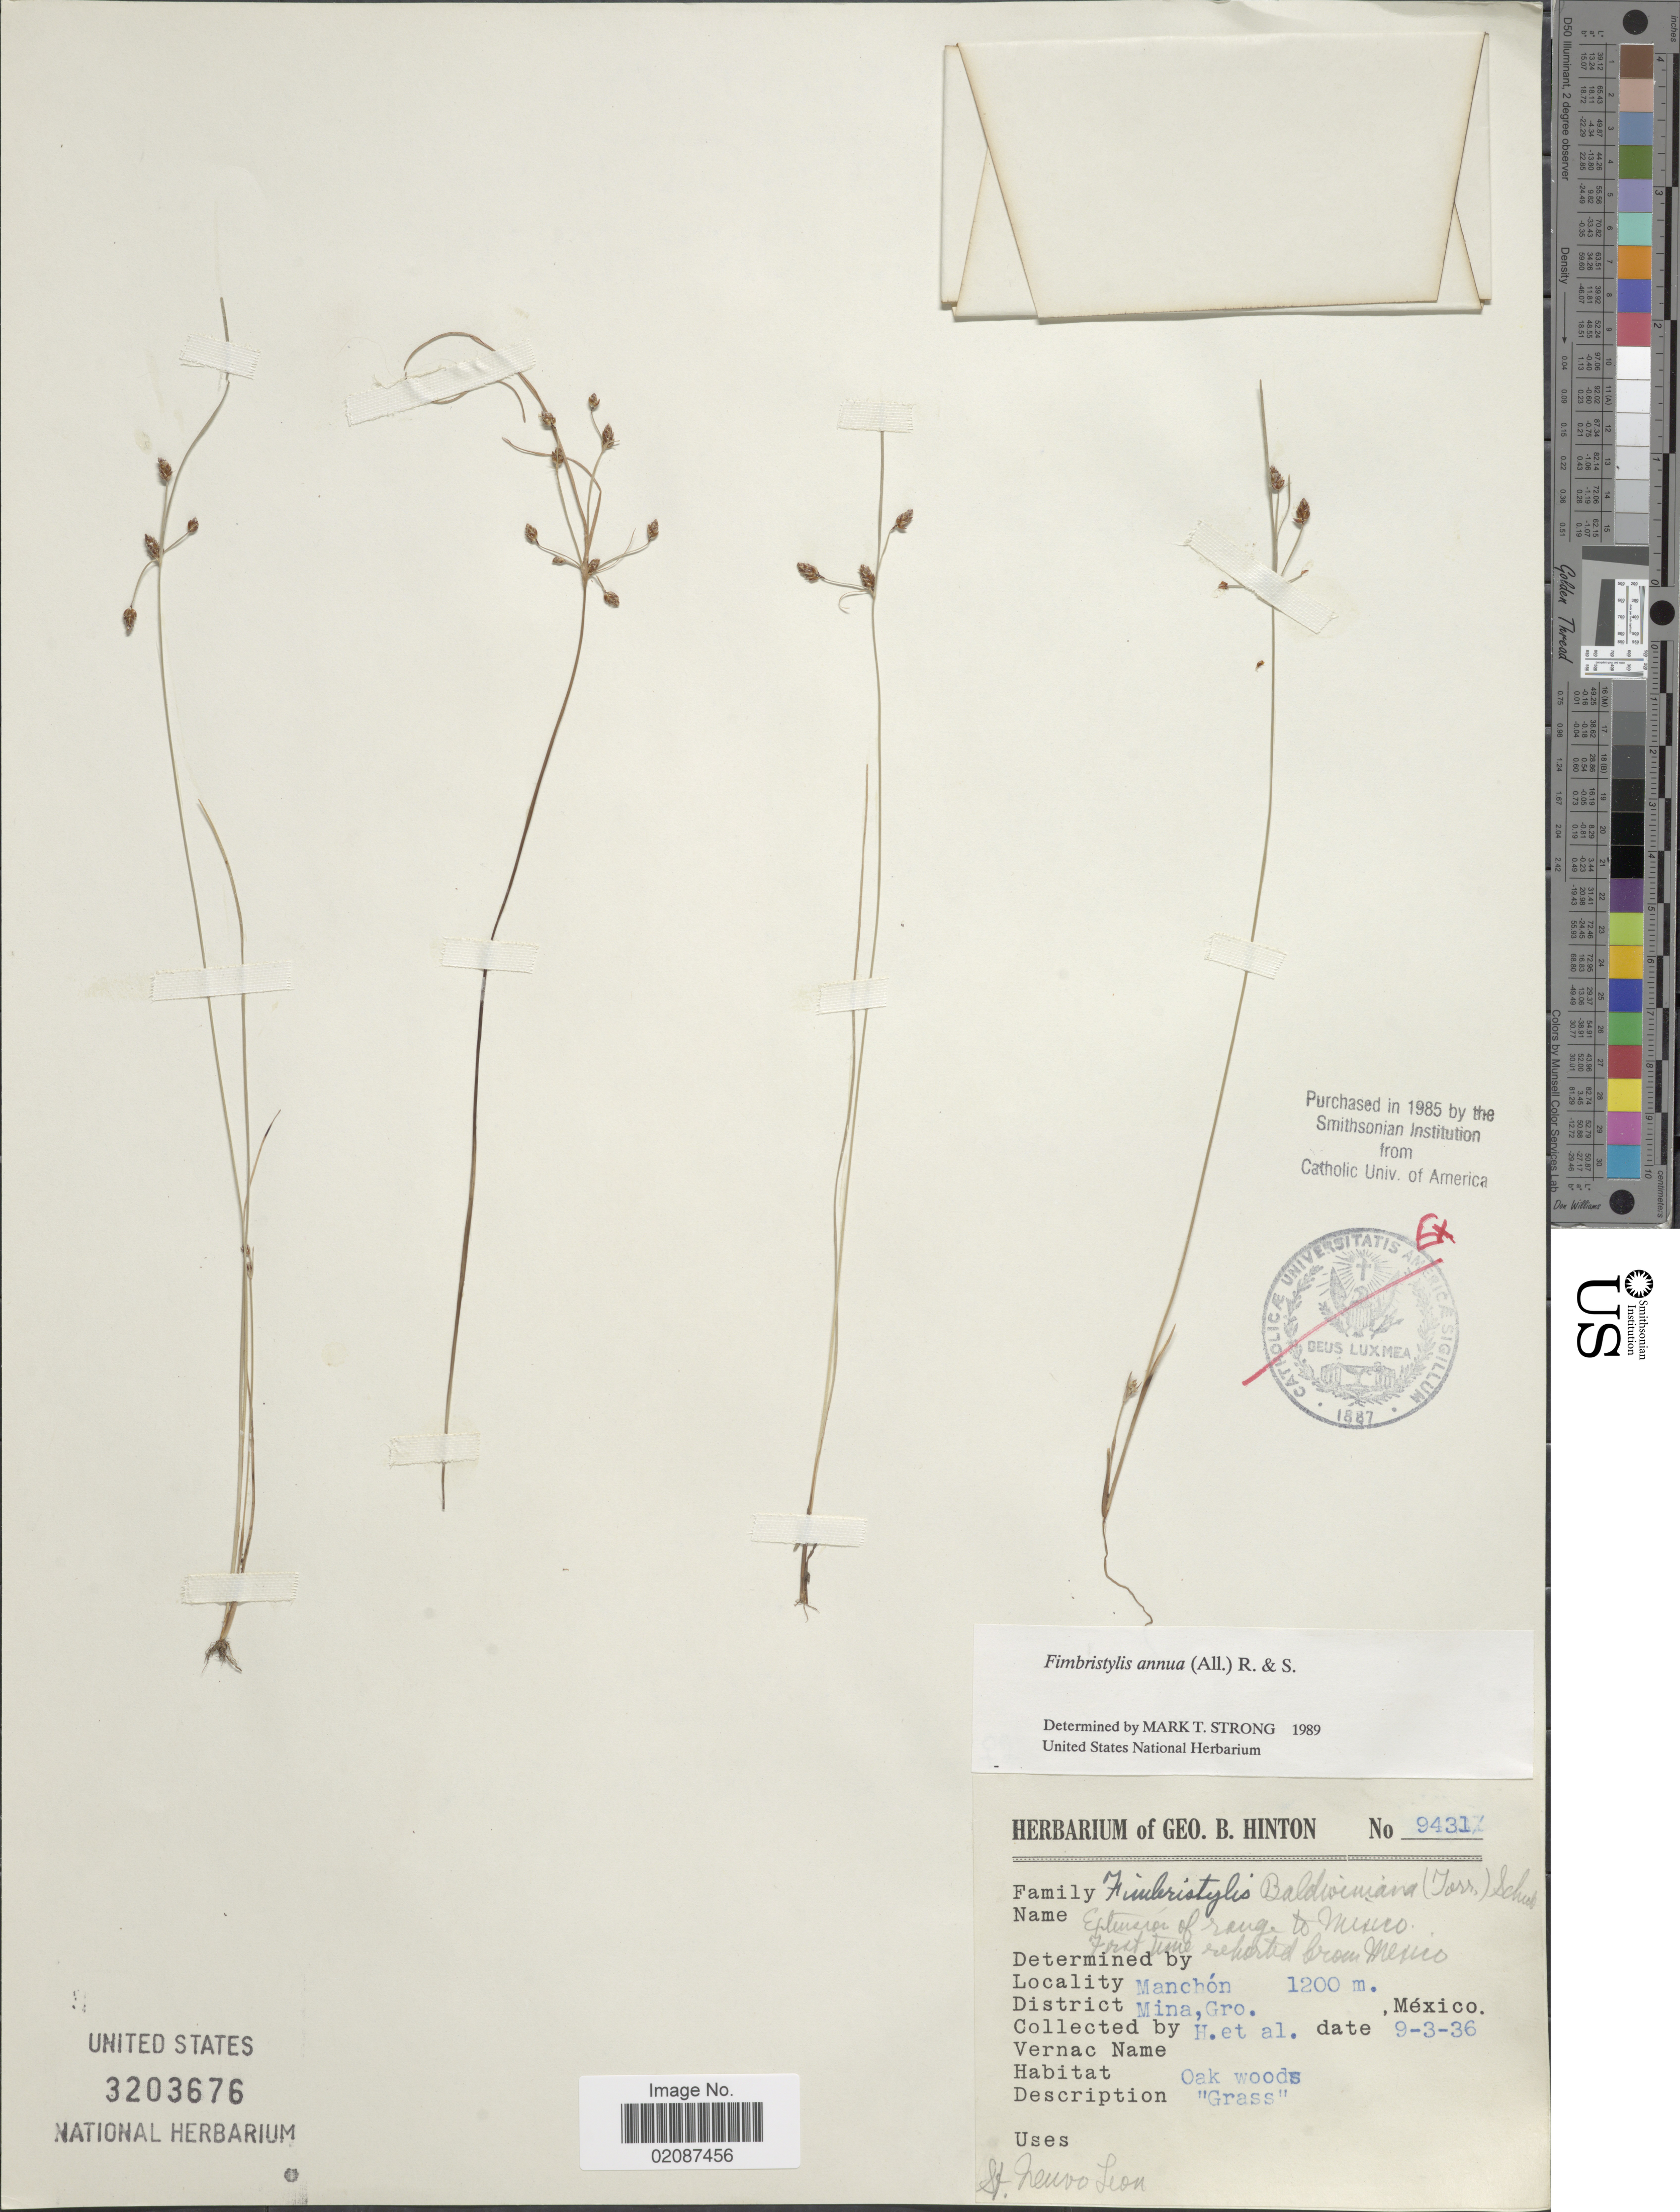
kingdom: Plantae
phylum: Tracheophyta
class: Liliopsida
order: Poales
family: Cyperaceae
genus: Fimbristylis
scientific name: Fimbristylis annua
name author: (All.) Roem. & Schult.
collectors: G. B. Hinton & et al.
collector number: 94317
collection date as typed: Transcribed d/m/y: 9/3/36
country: Mexico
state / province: Guerrero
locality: Manchon, District Mina, Gro.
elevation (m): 1200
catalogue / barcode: US 3203676